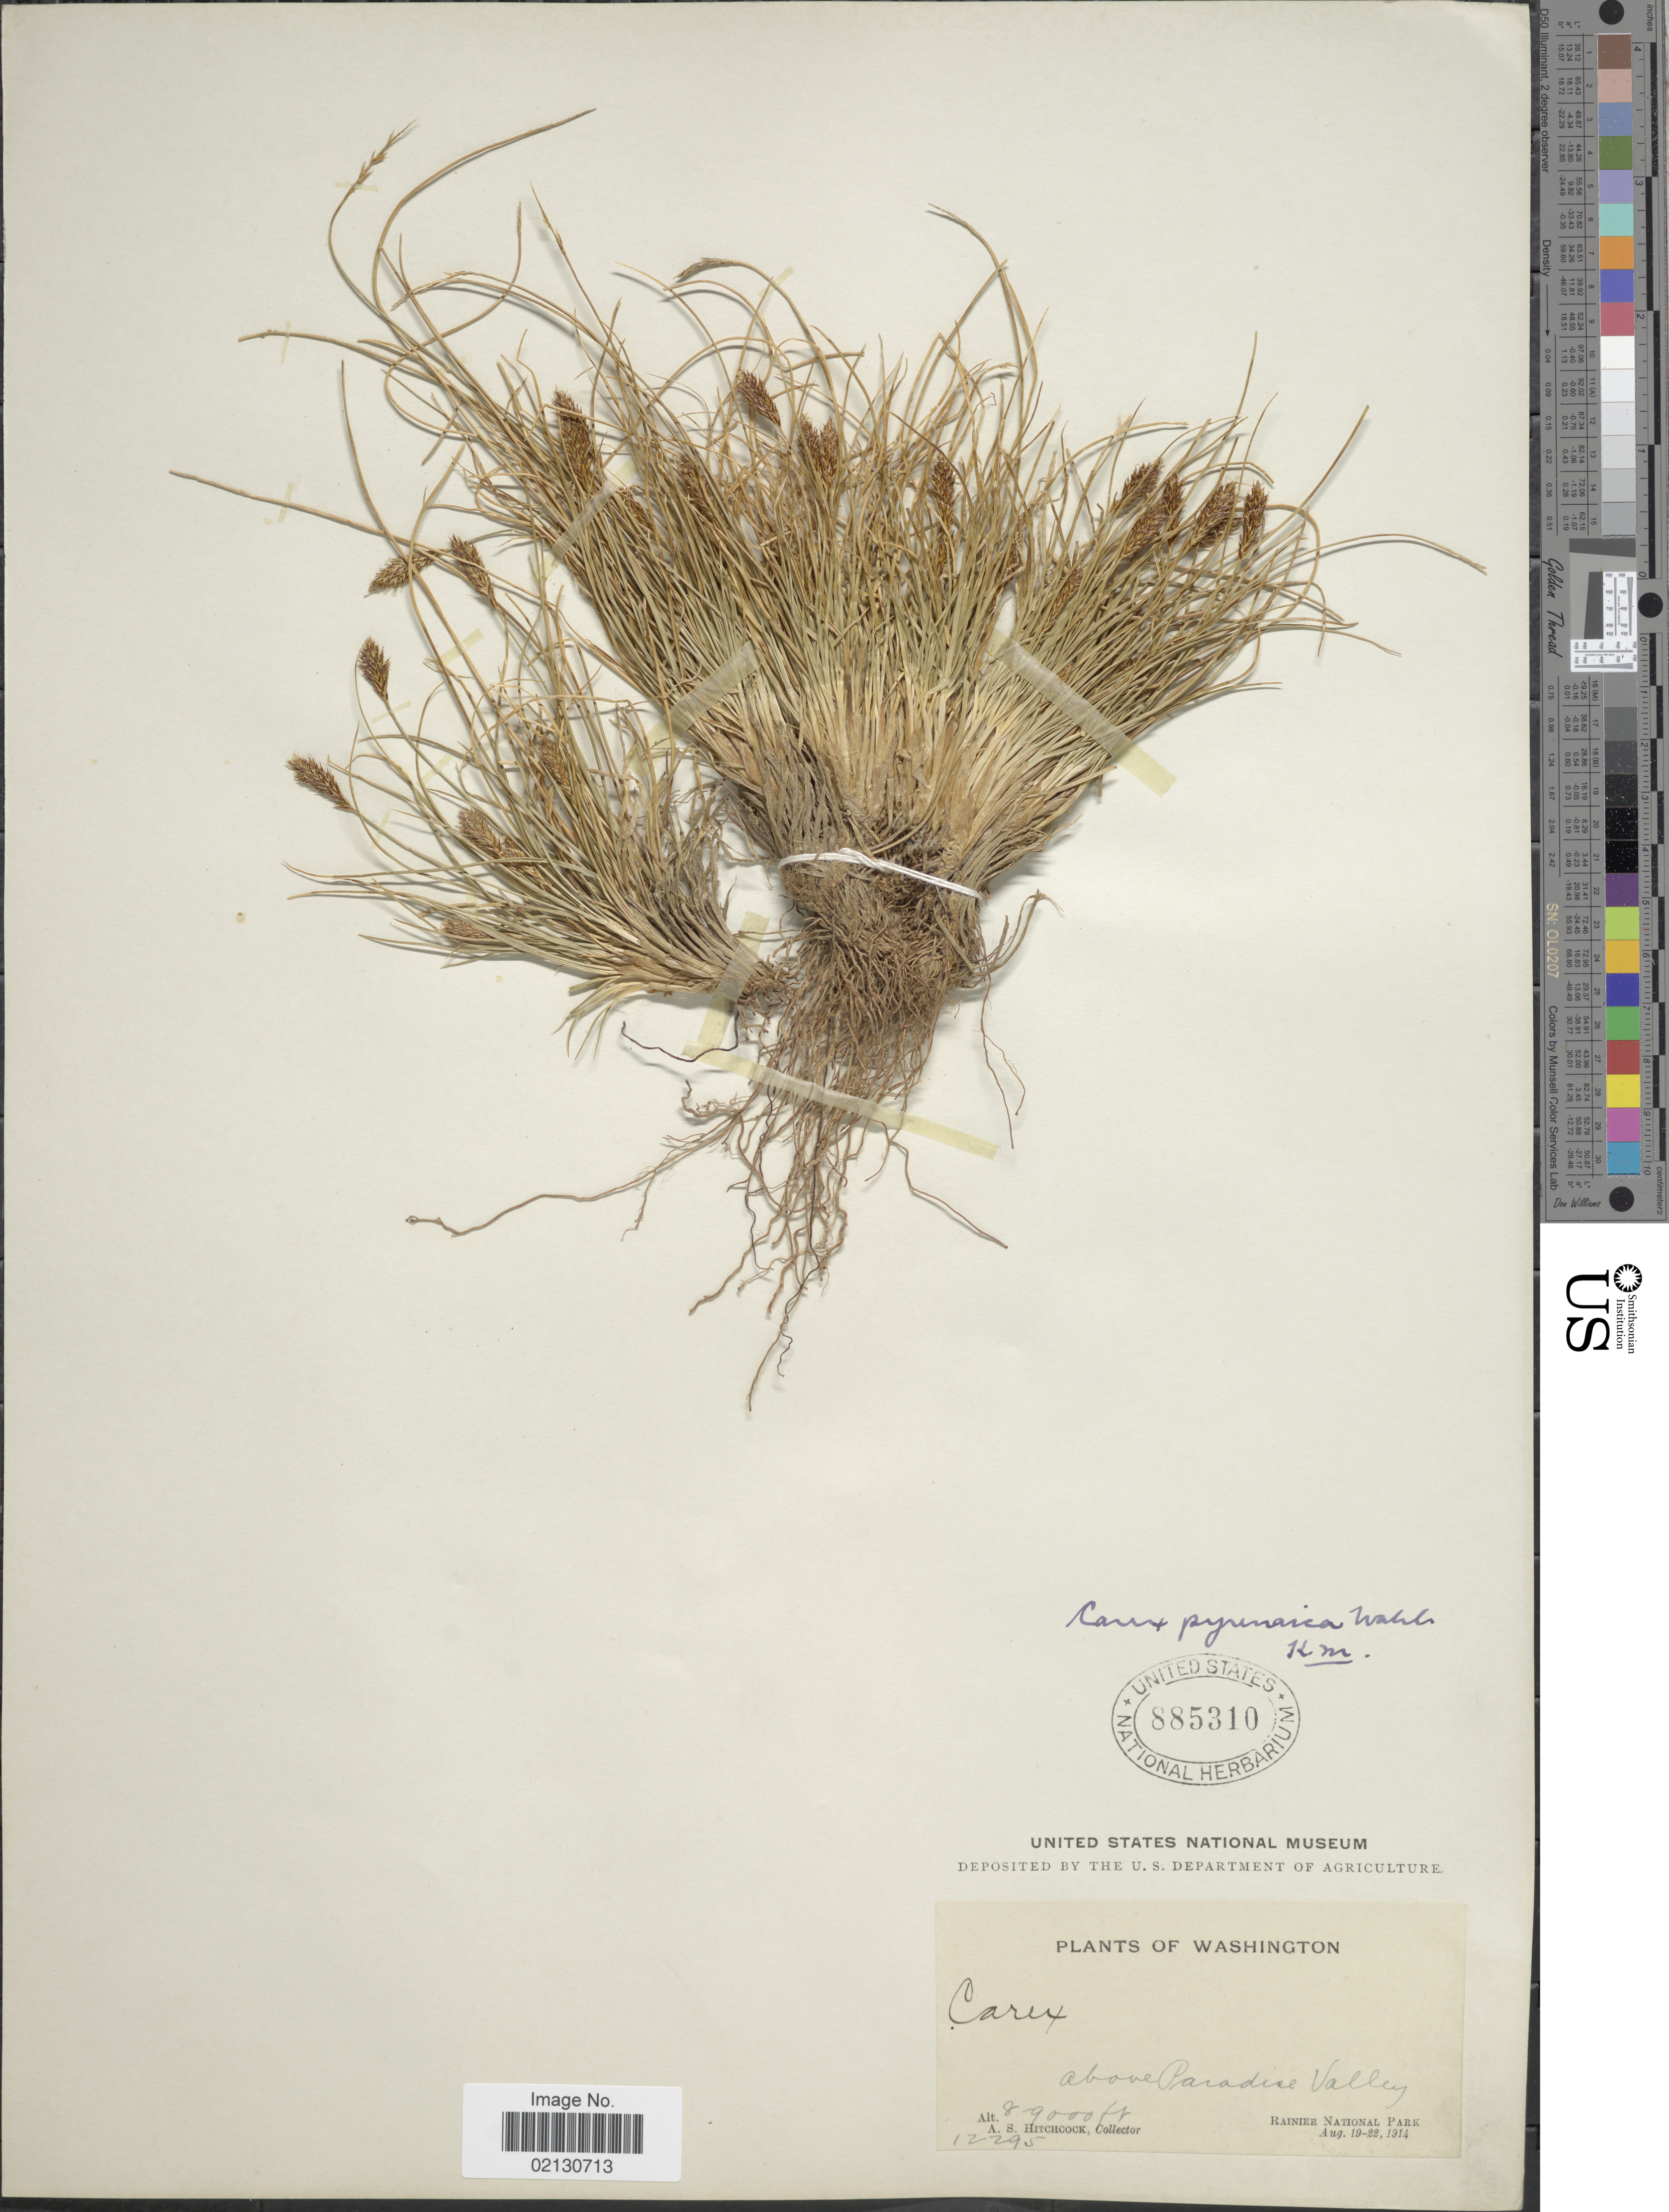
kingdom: Plantae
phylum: Tracheophyta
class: Liliopsida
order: Poales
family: Cyperaceae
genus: Carex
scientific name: Carex micropoda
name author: C.A. Mey.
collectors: A. S. Hitchcock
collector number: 12295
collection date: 1914-08-19/1914-08-22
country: United States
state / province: Washington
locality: Above Paradise Valley. Rainier National Park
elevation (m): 2438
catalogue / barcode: US 885310